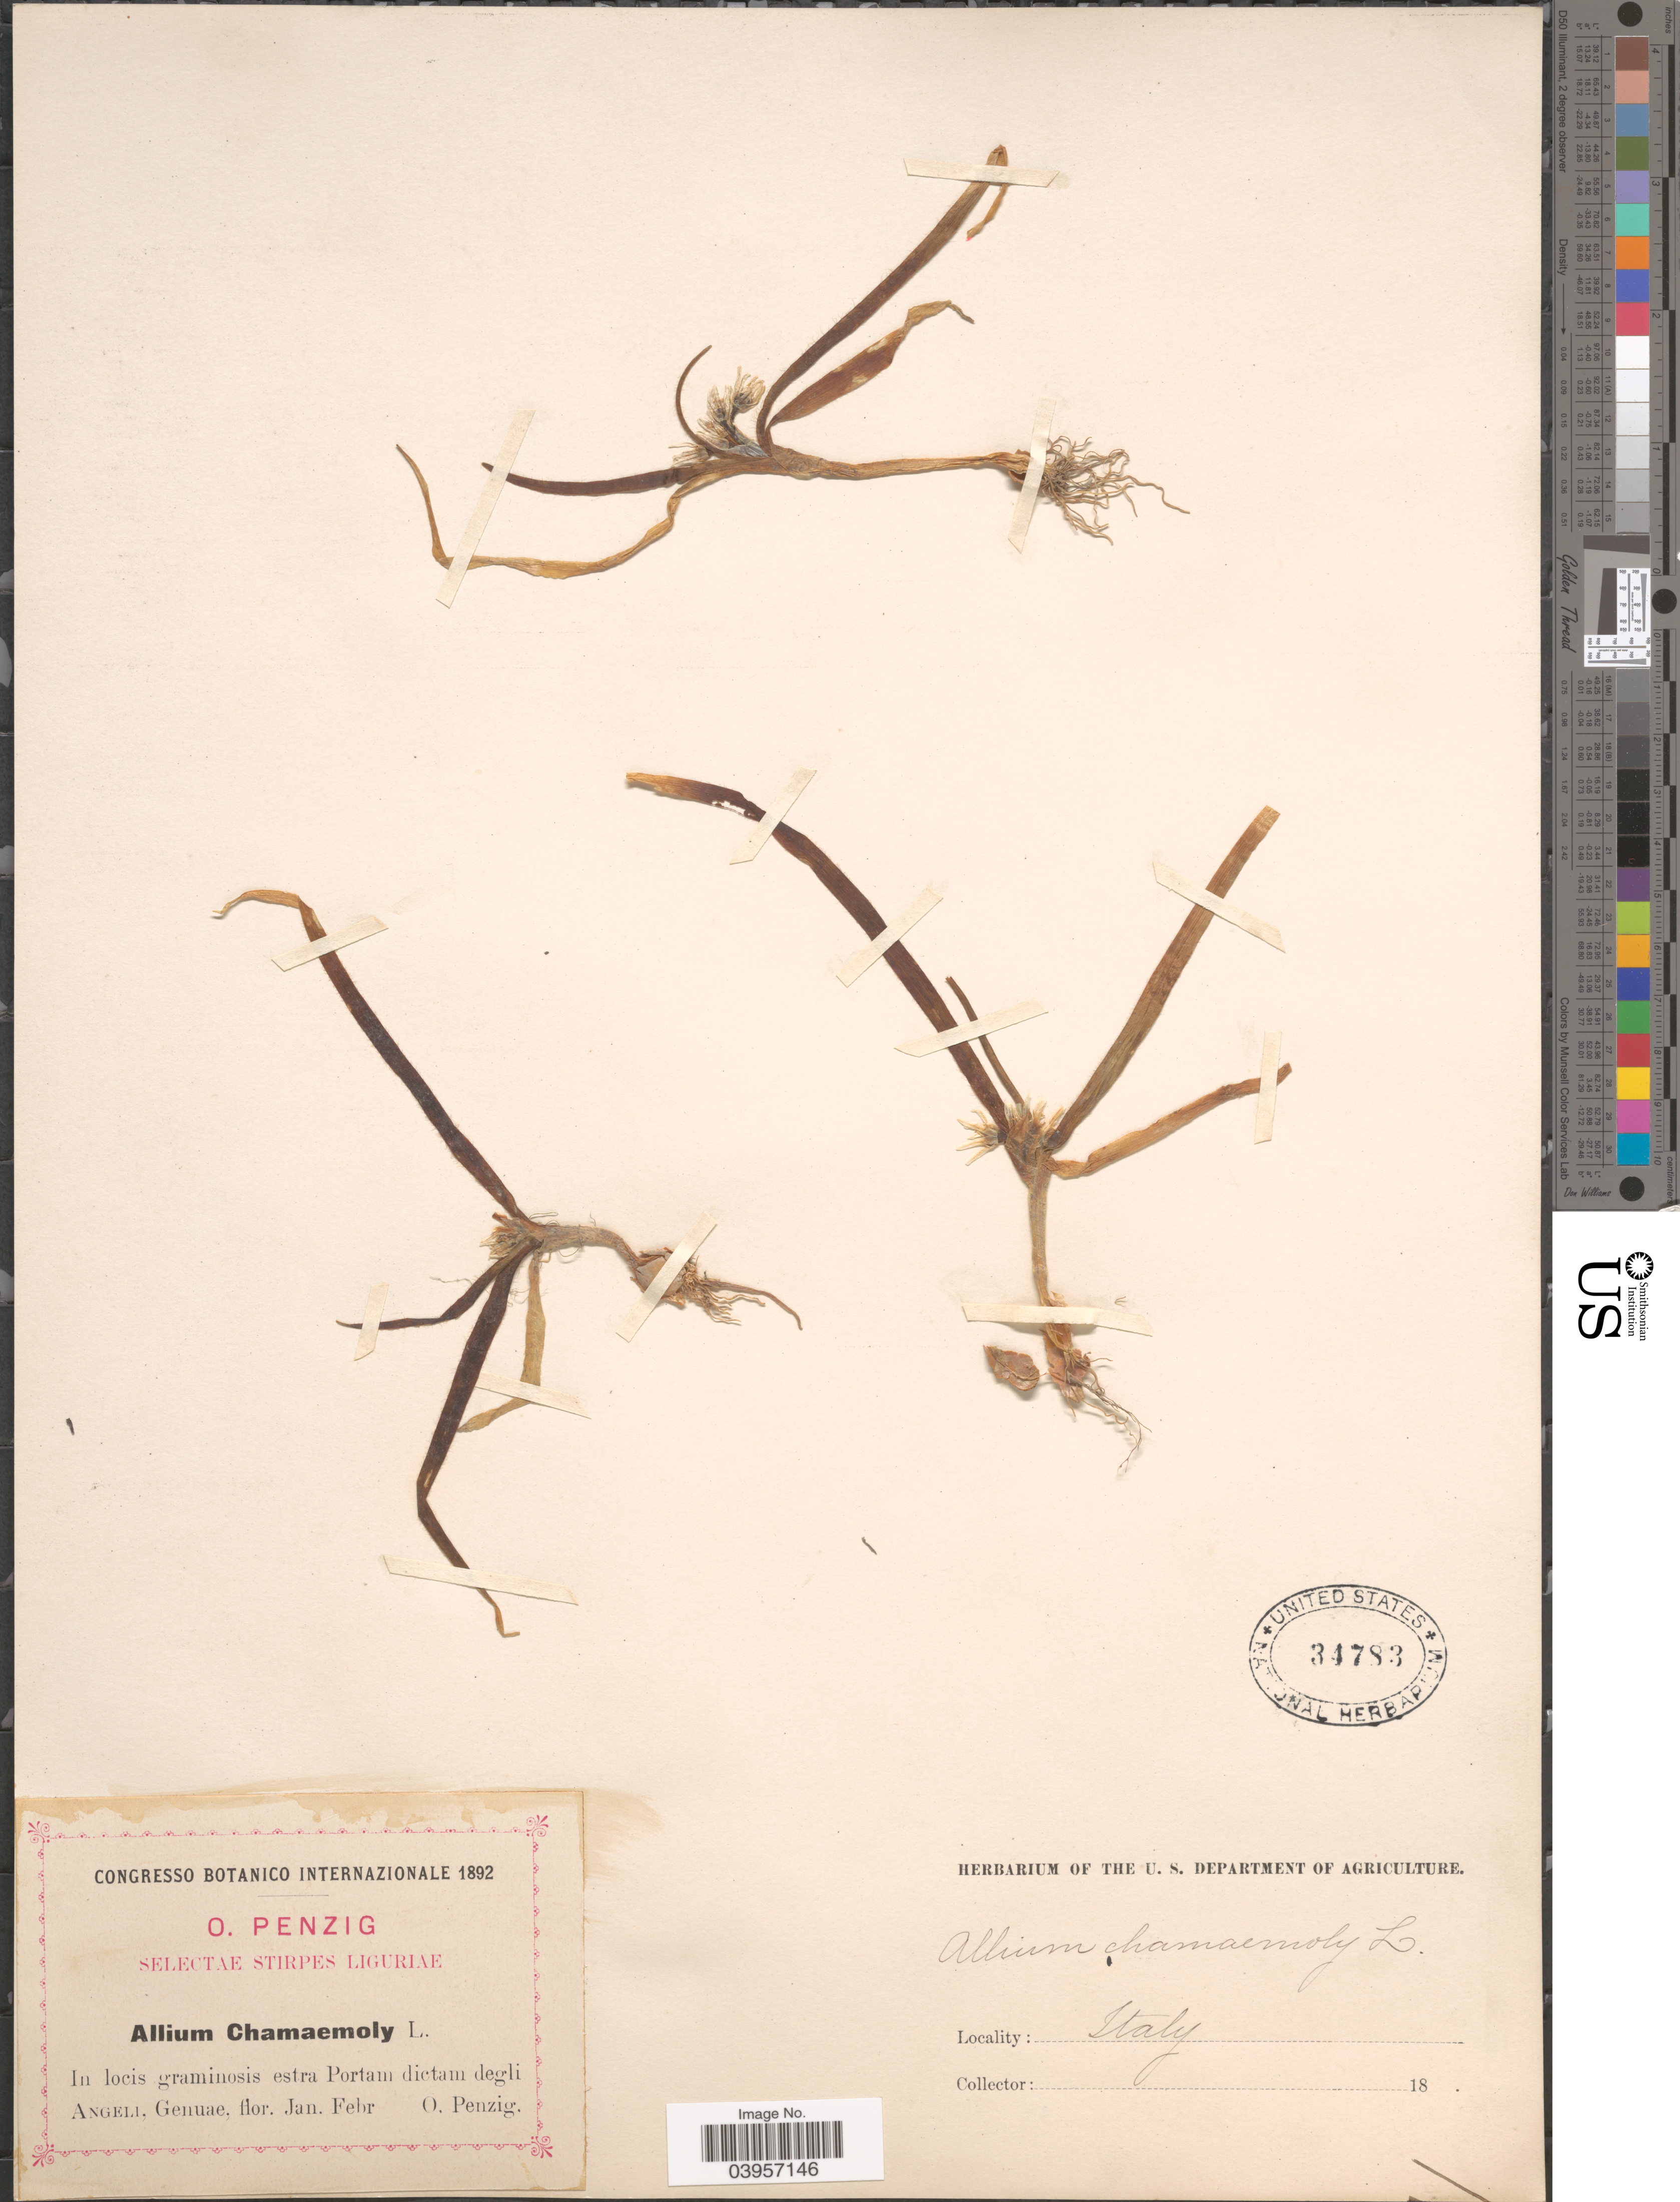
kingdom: Plantae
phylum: Tracheophyta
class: Liliopsida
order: Asparagales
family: Amaryllidaceae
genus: Allium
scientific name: Allium chamaemoly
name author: L.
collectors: O. Penzig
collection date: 1892-01/1892-02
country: Italy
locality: In locis graminosis estra Portam dictam degli Angeli, Genuae.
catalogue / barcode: US 34783